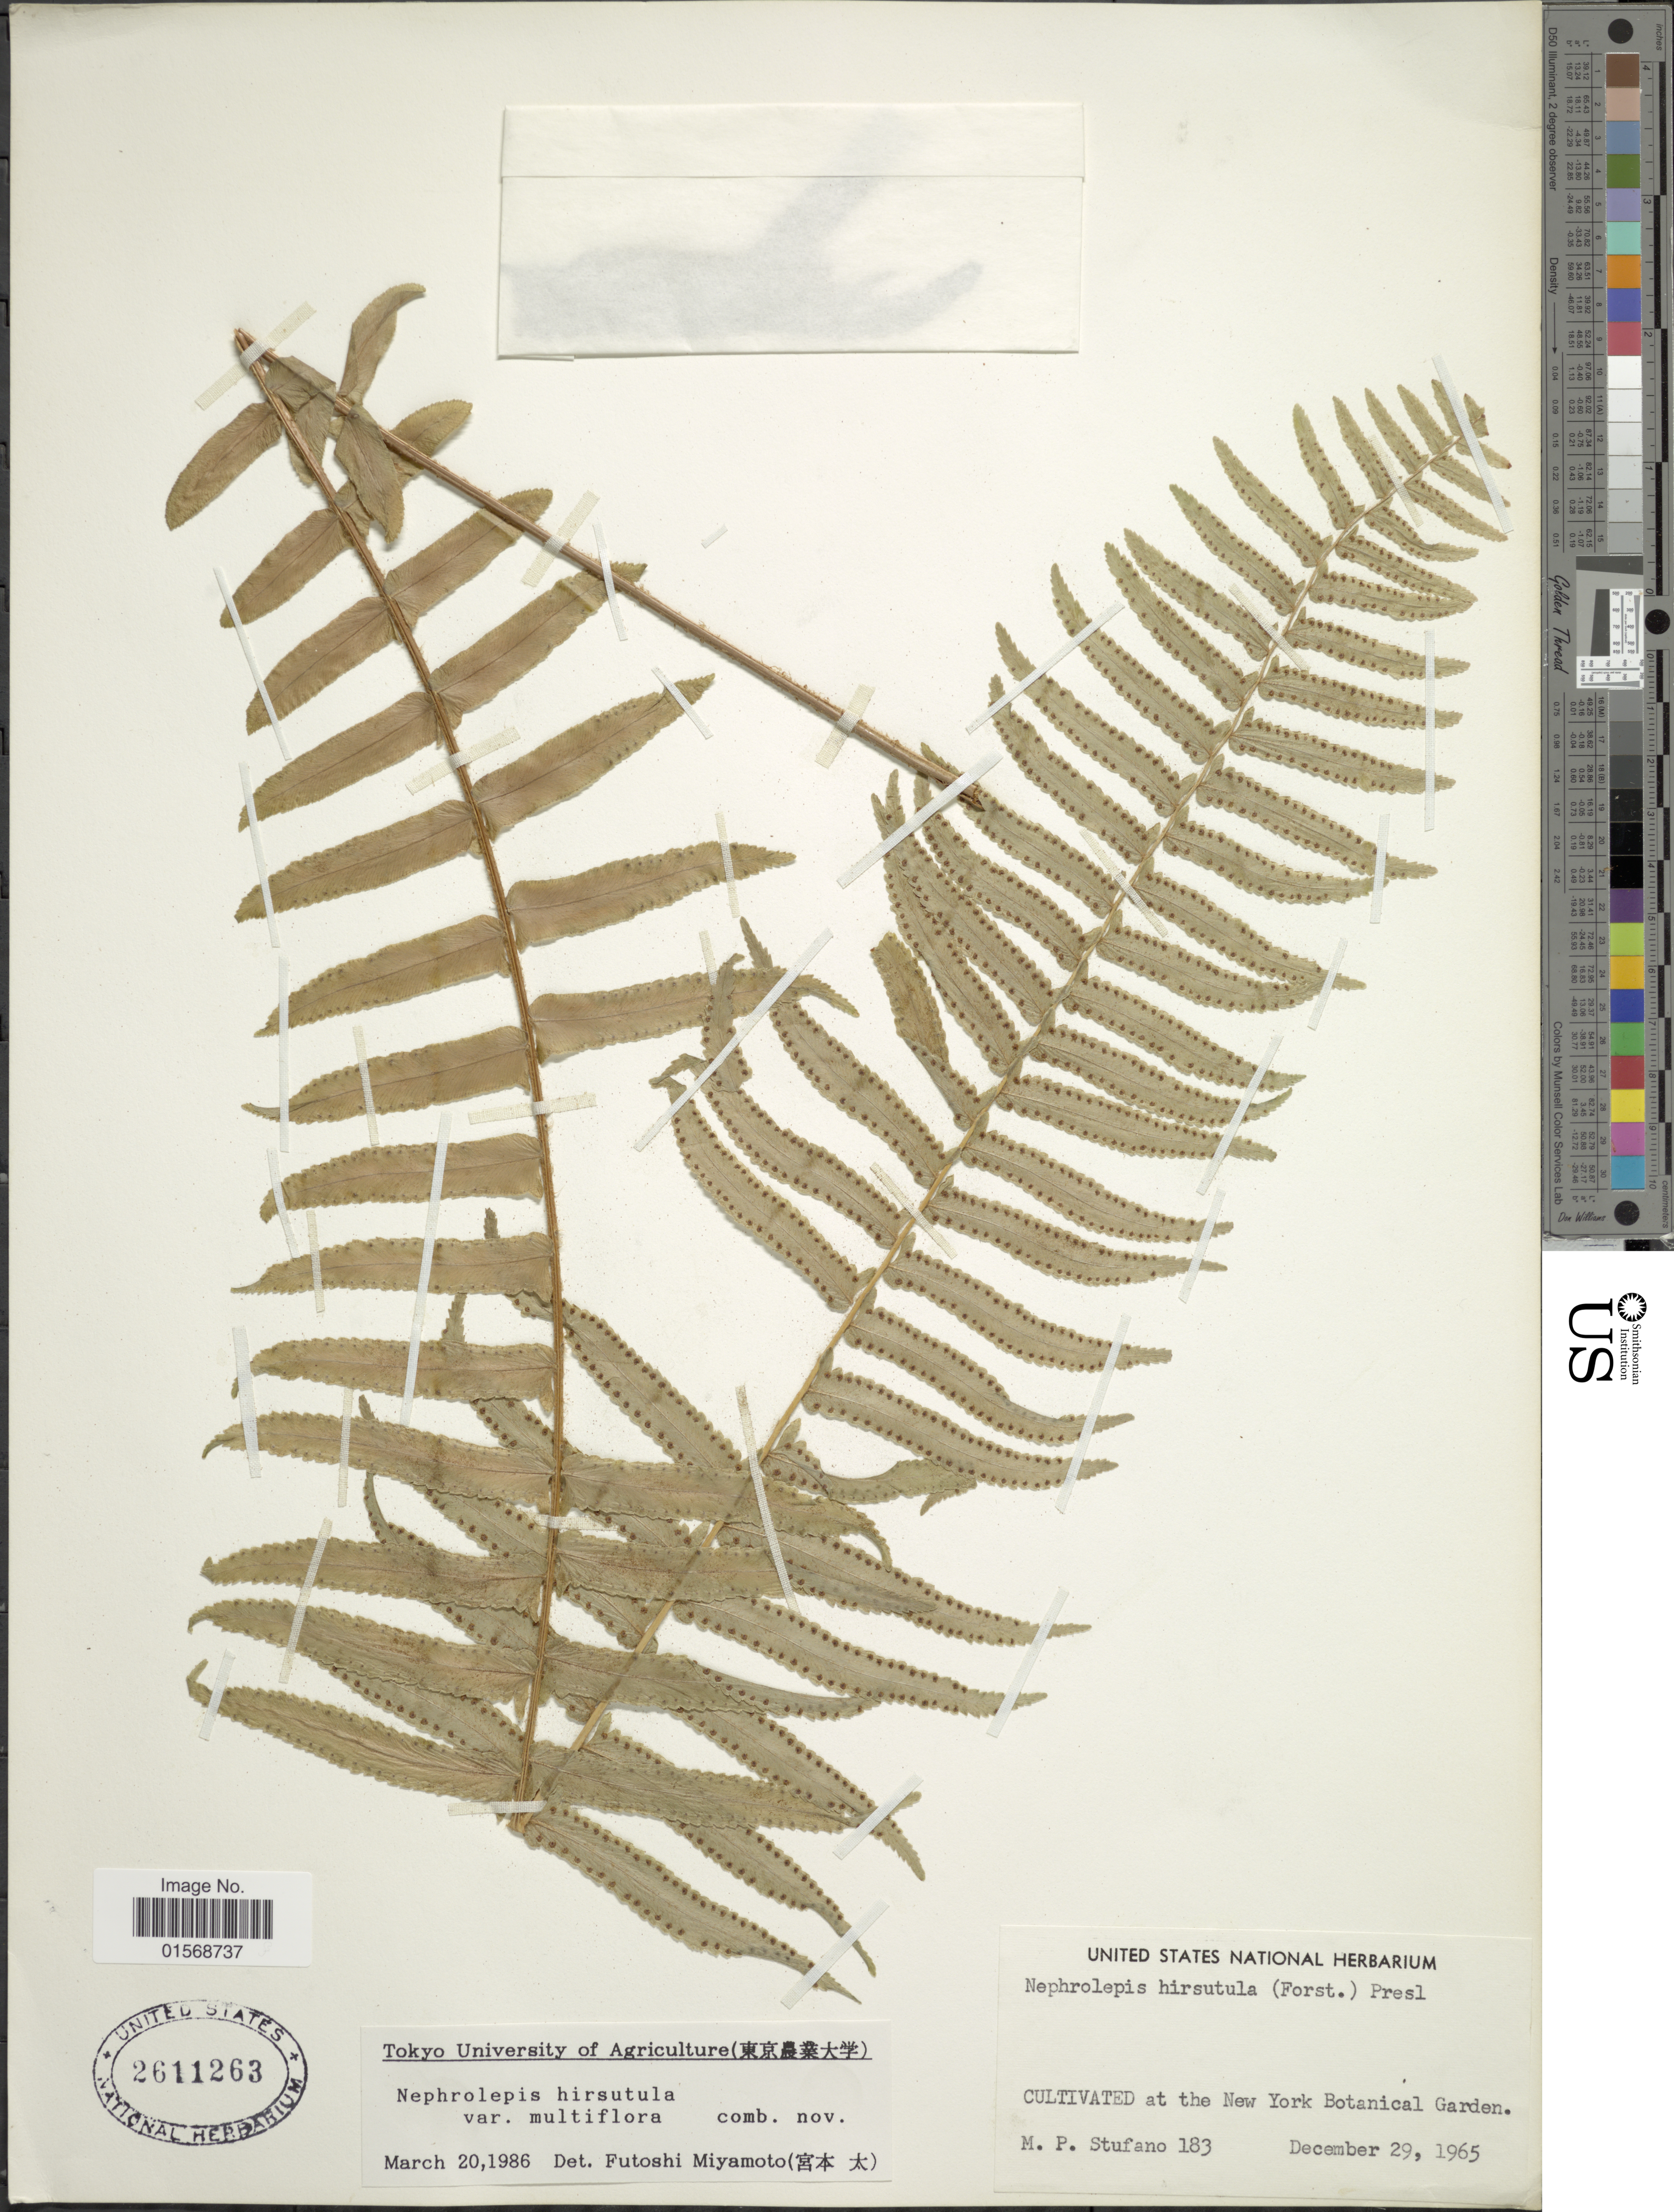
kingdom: Plantae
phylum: Tracheophyta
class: Polypodiopsida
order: Polypodiales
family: Nephrolepidaceae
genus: Nephrolepis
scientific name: Nephrolepis multiflora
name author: (Roxb.) F.M. Jarrett ex C.V. Morton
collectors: M. Stufano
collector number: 183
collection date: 1965-12-29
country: United States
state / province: New York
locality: New York Botanical Garden.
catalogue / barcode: US 2611263